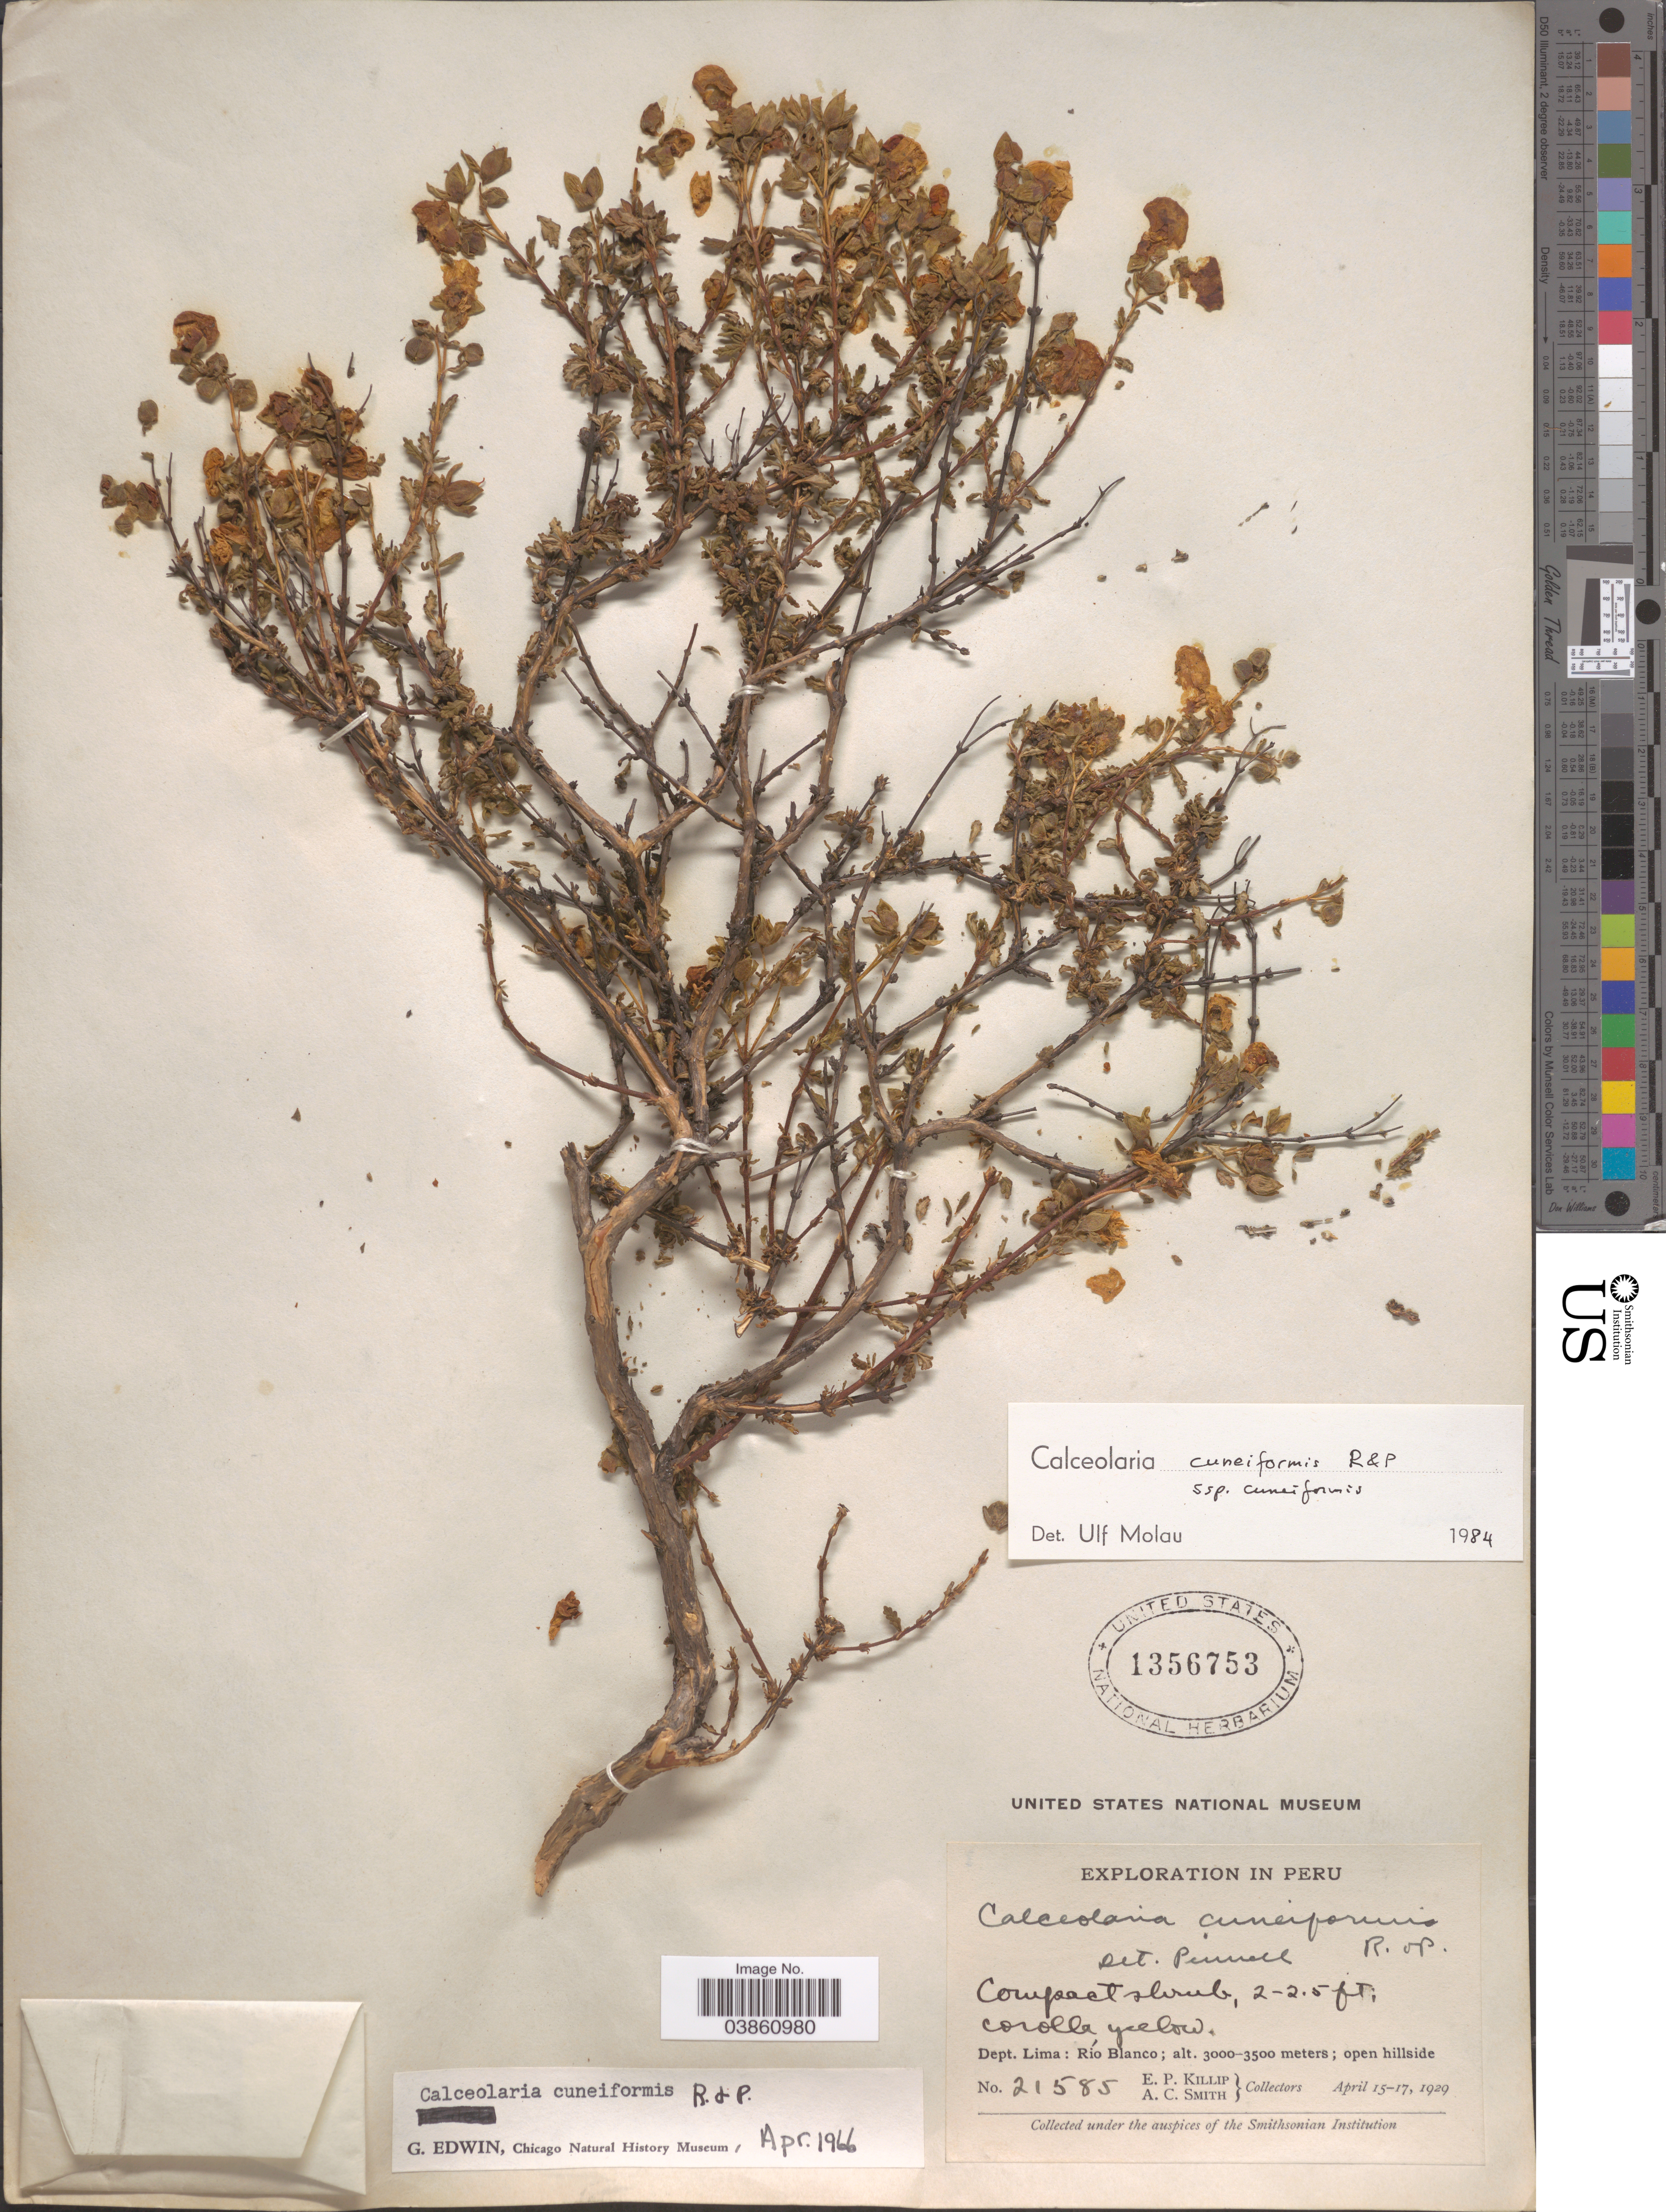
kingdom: Plantae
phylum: Tracheophyta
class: Magnoliopsida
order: Lamiales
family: Calceolariaceae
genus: Calceolaria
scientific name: Calceolaria cuneiformis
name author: Ruiz & Pav.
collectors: E. P. Killip & A. C. Smith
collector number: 21585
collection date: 1929-04-15/1929-04-17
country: Peru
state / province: Lima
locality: Dept. Lima: Río Blanco.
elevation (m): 3000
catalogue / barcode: US 1356753